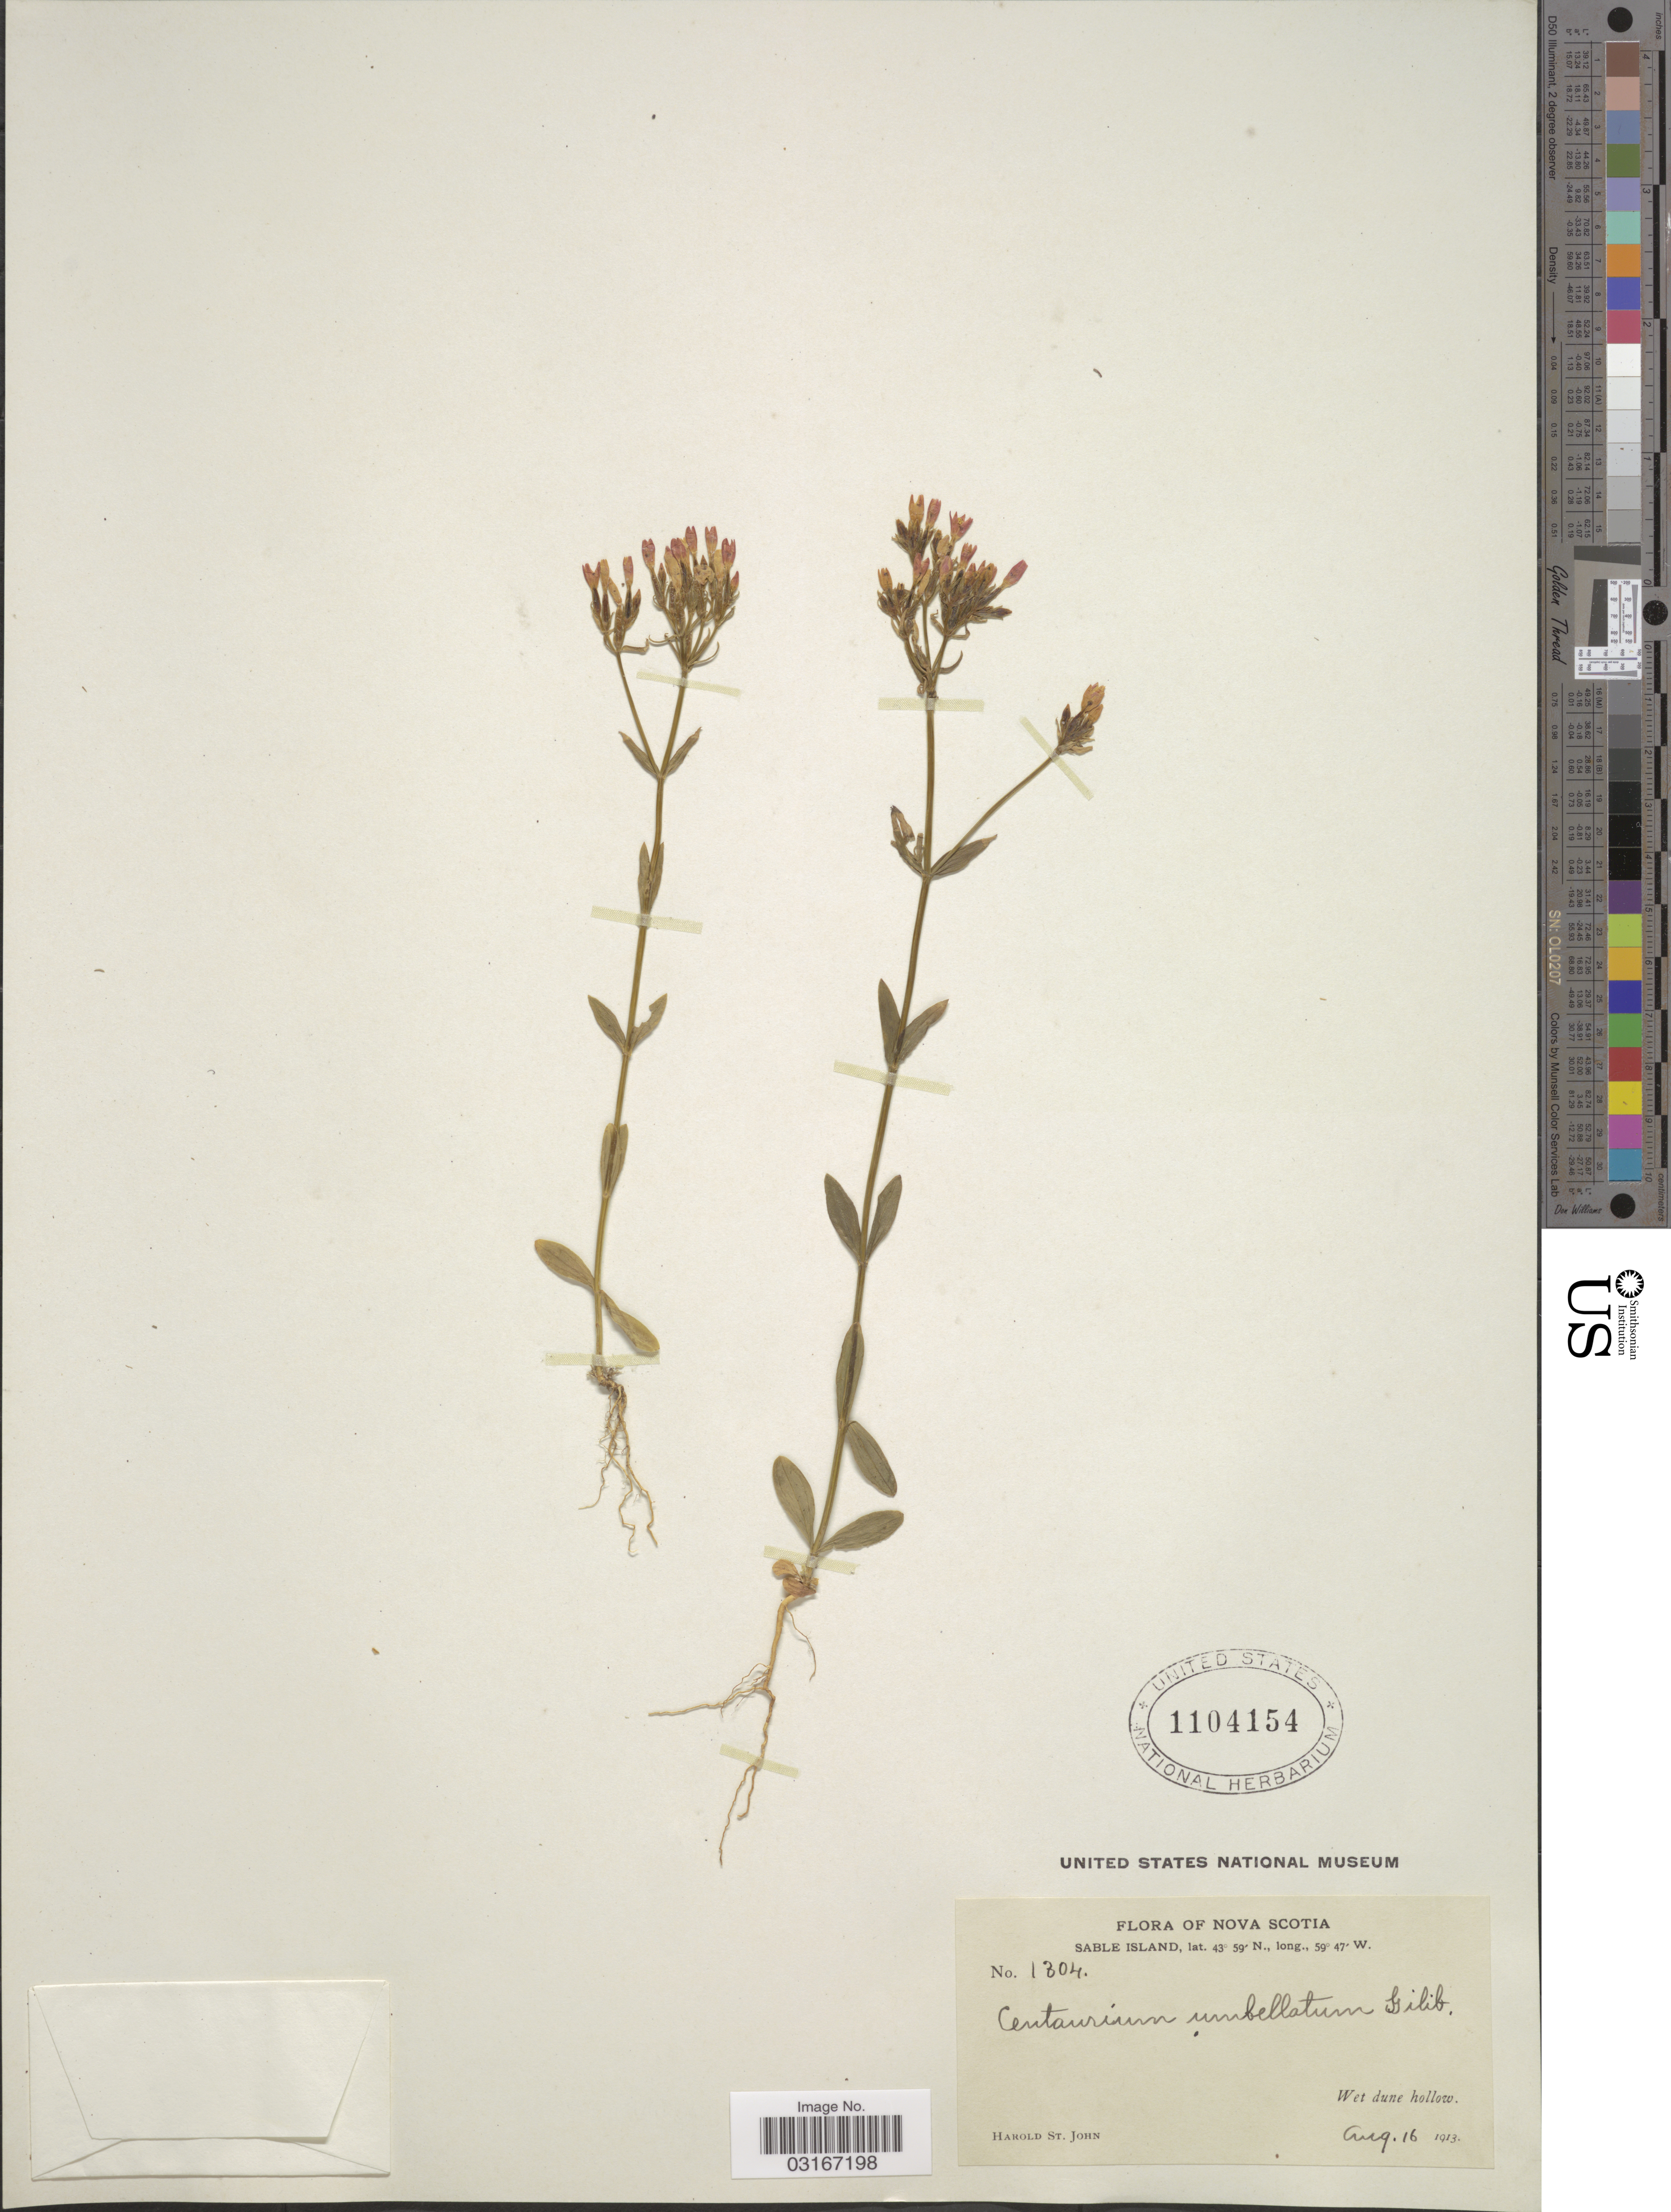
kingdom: Plantae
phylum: Tracheophyta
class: Magnoliopsida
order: Gentianales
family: Gentianaceae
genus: Centaurium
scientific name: Centaurium spicatum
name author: (L.) Fritsch ex Janch.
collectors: H. St. John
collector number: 1304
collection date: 1913-08-16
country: Canada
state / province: Nova Scotia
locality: Sable Island. Wet dune hollow.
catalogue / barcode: US 1104154